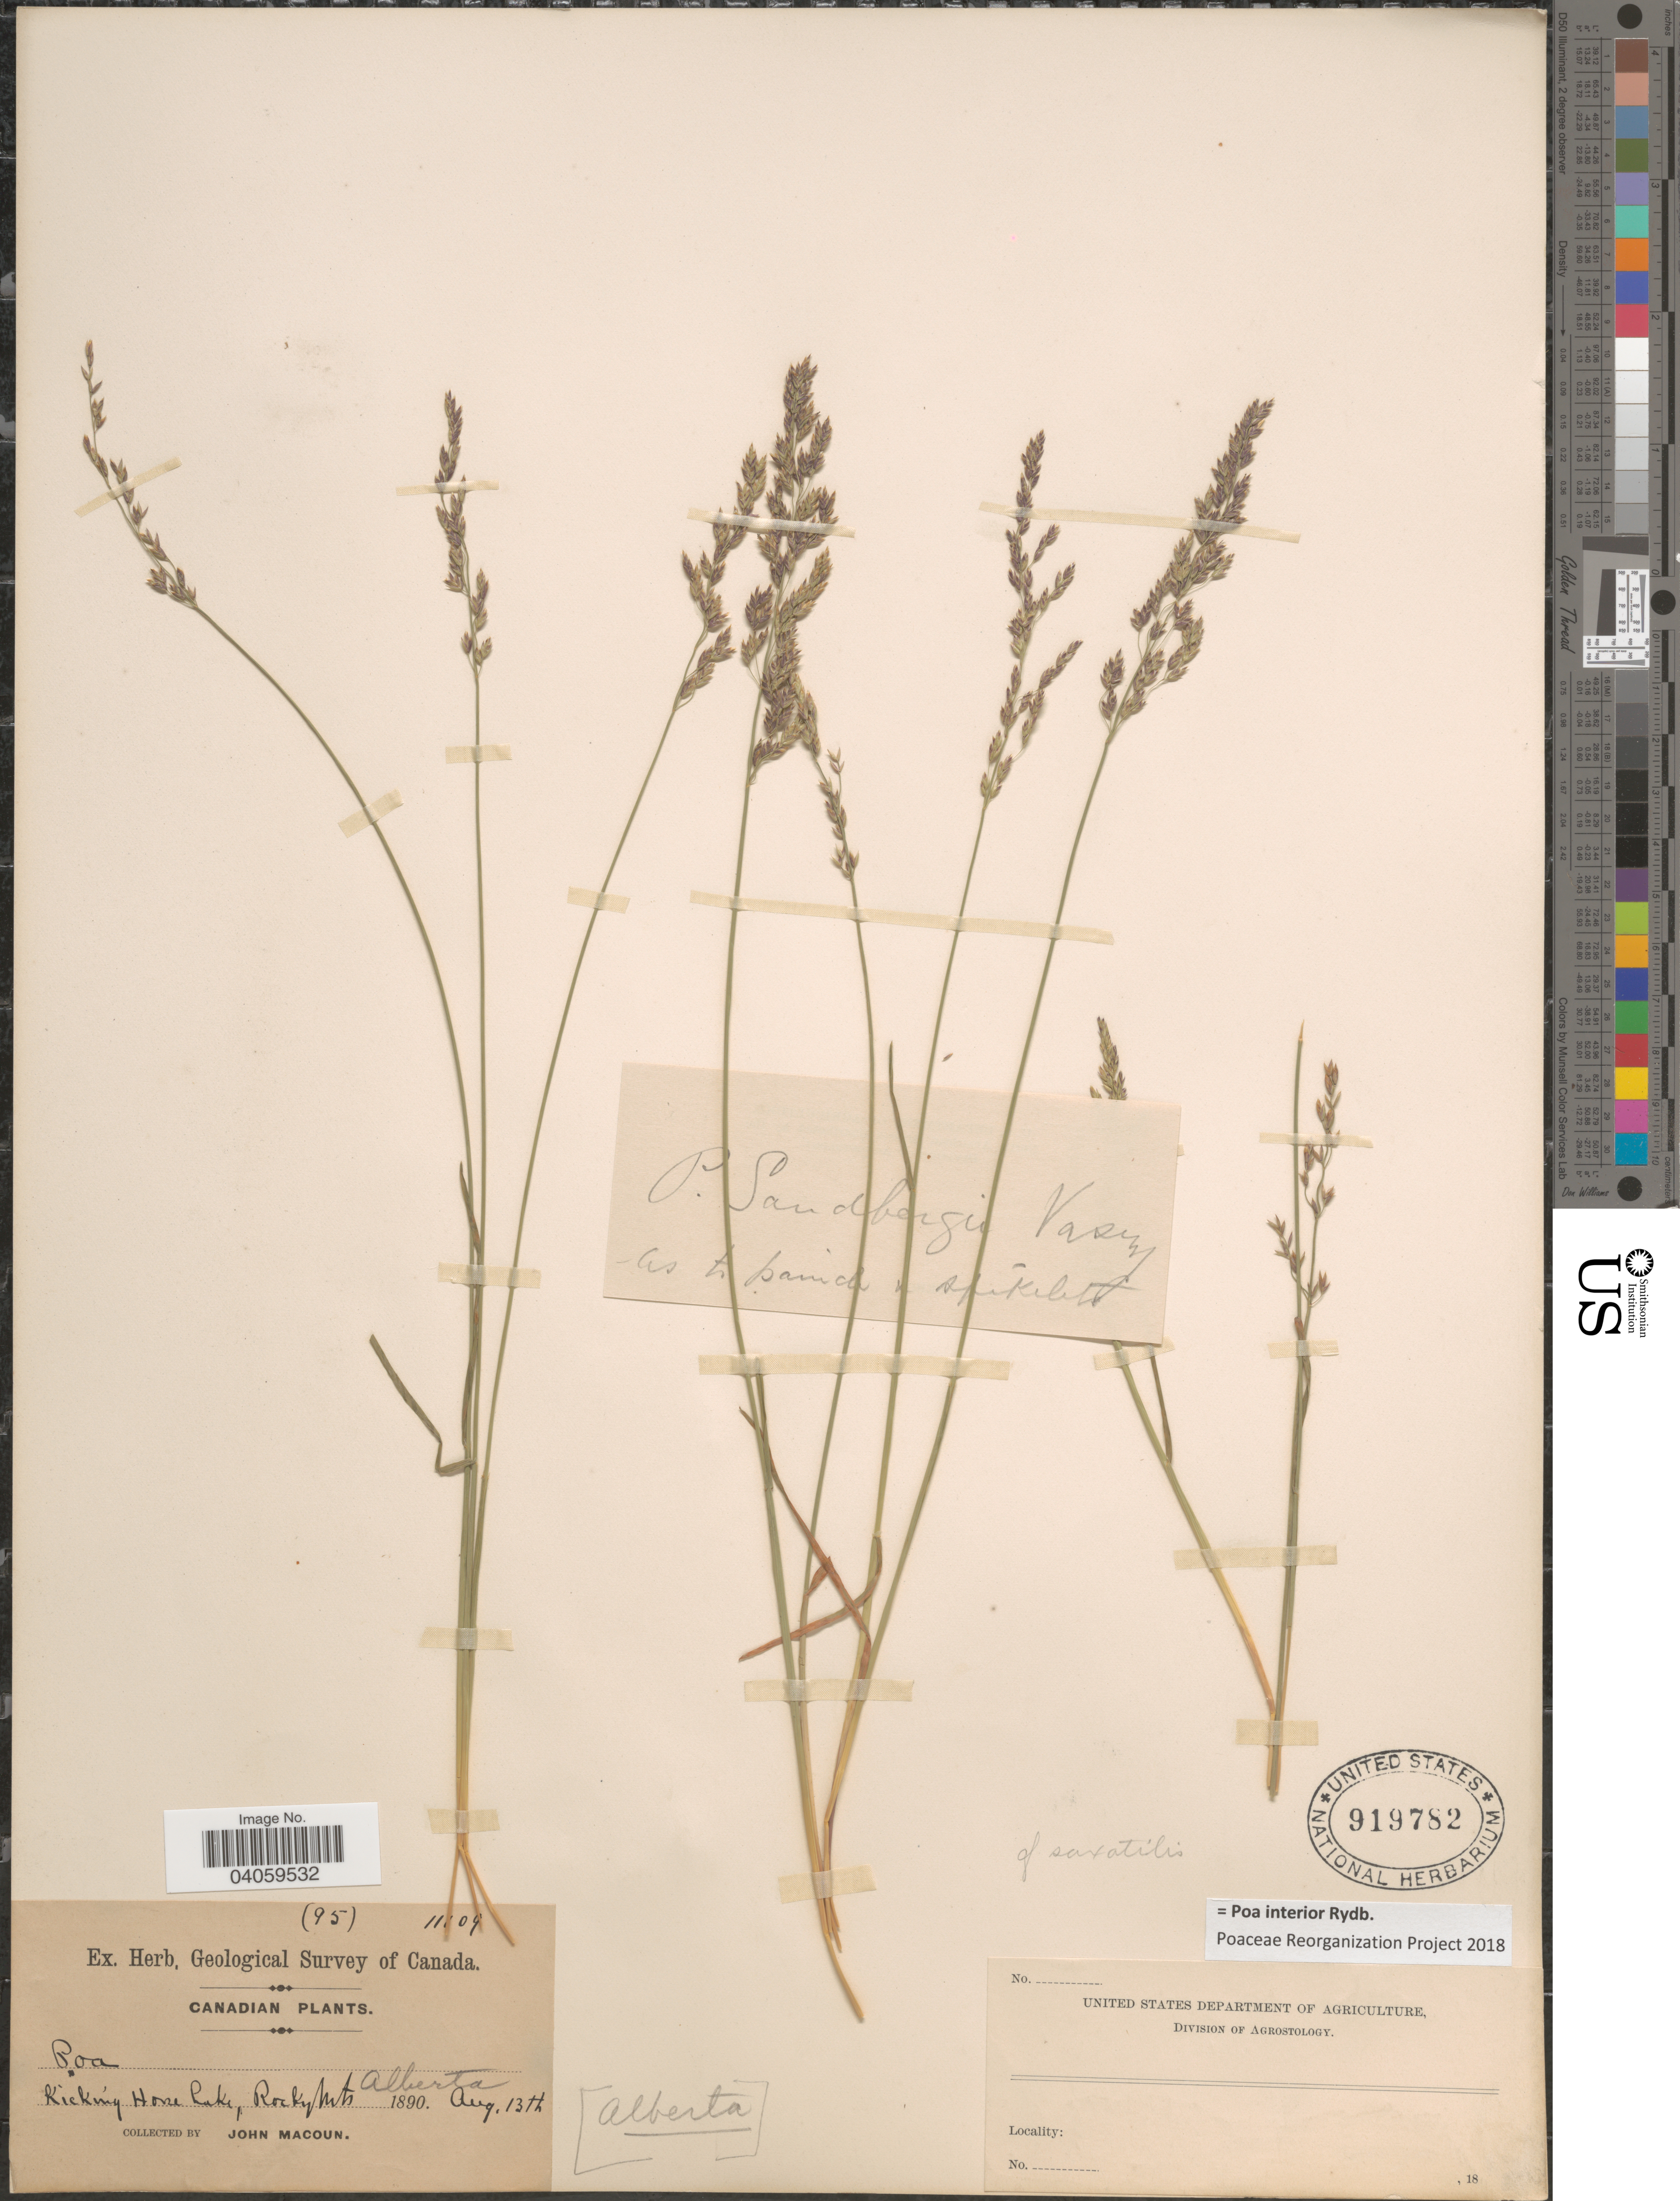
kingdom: Plantae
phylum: Tracheophyta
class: Liliopsida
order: Poales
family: Poaceae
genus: Poa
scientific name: Poa interior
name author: Rydb.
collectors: J. Macoun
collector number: (95)11109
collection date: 1890-08-13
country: Canada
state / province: Alberta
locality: Kicking Hone Lake, Rocky Mts.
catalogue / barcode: US 919782